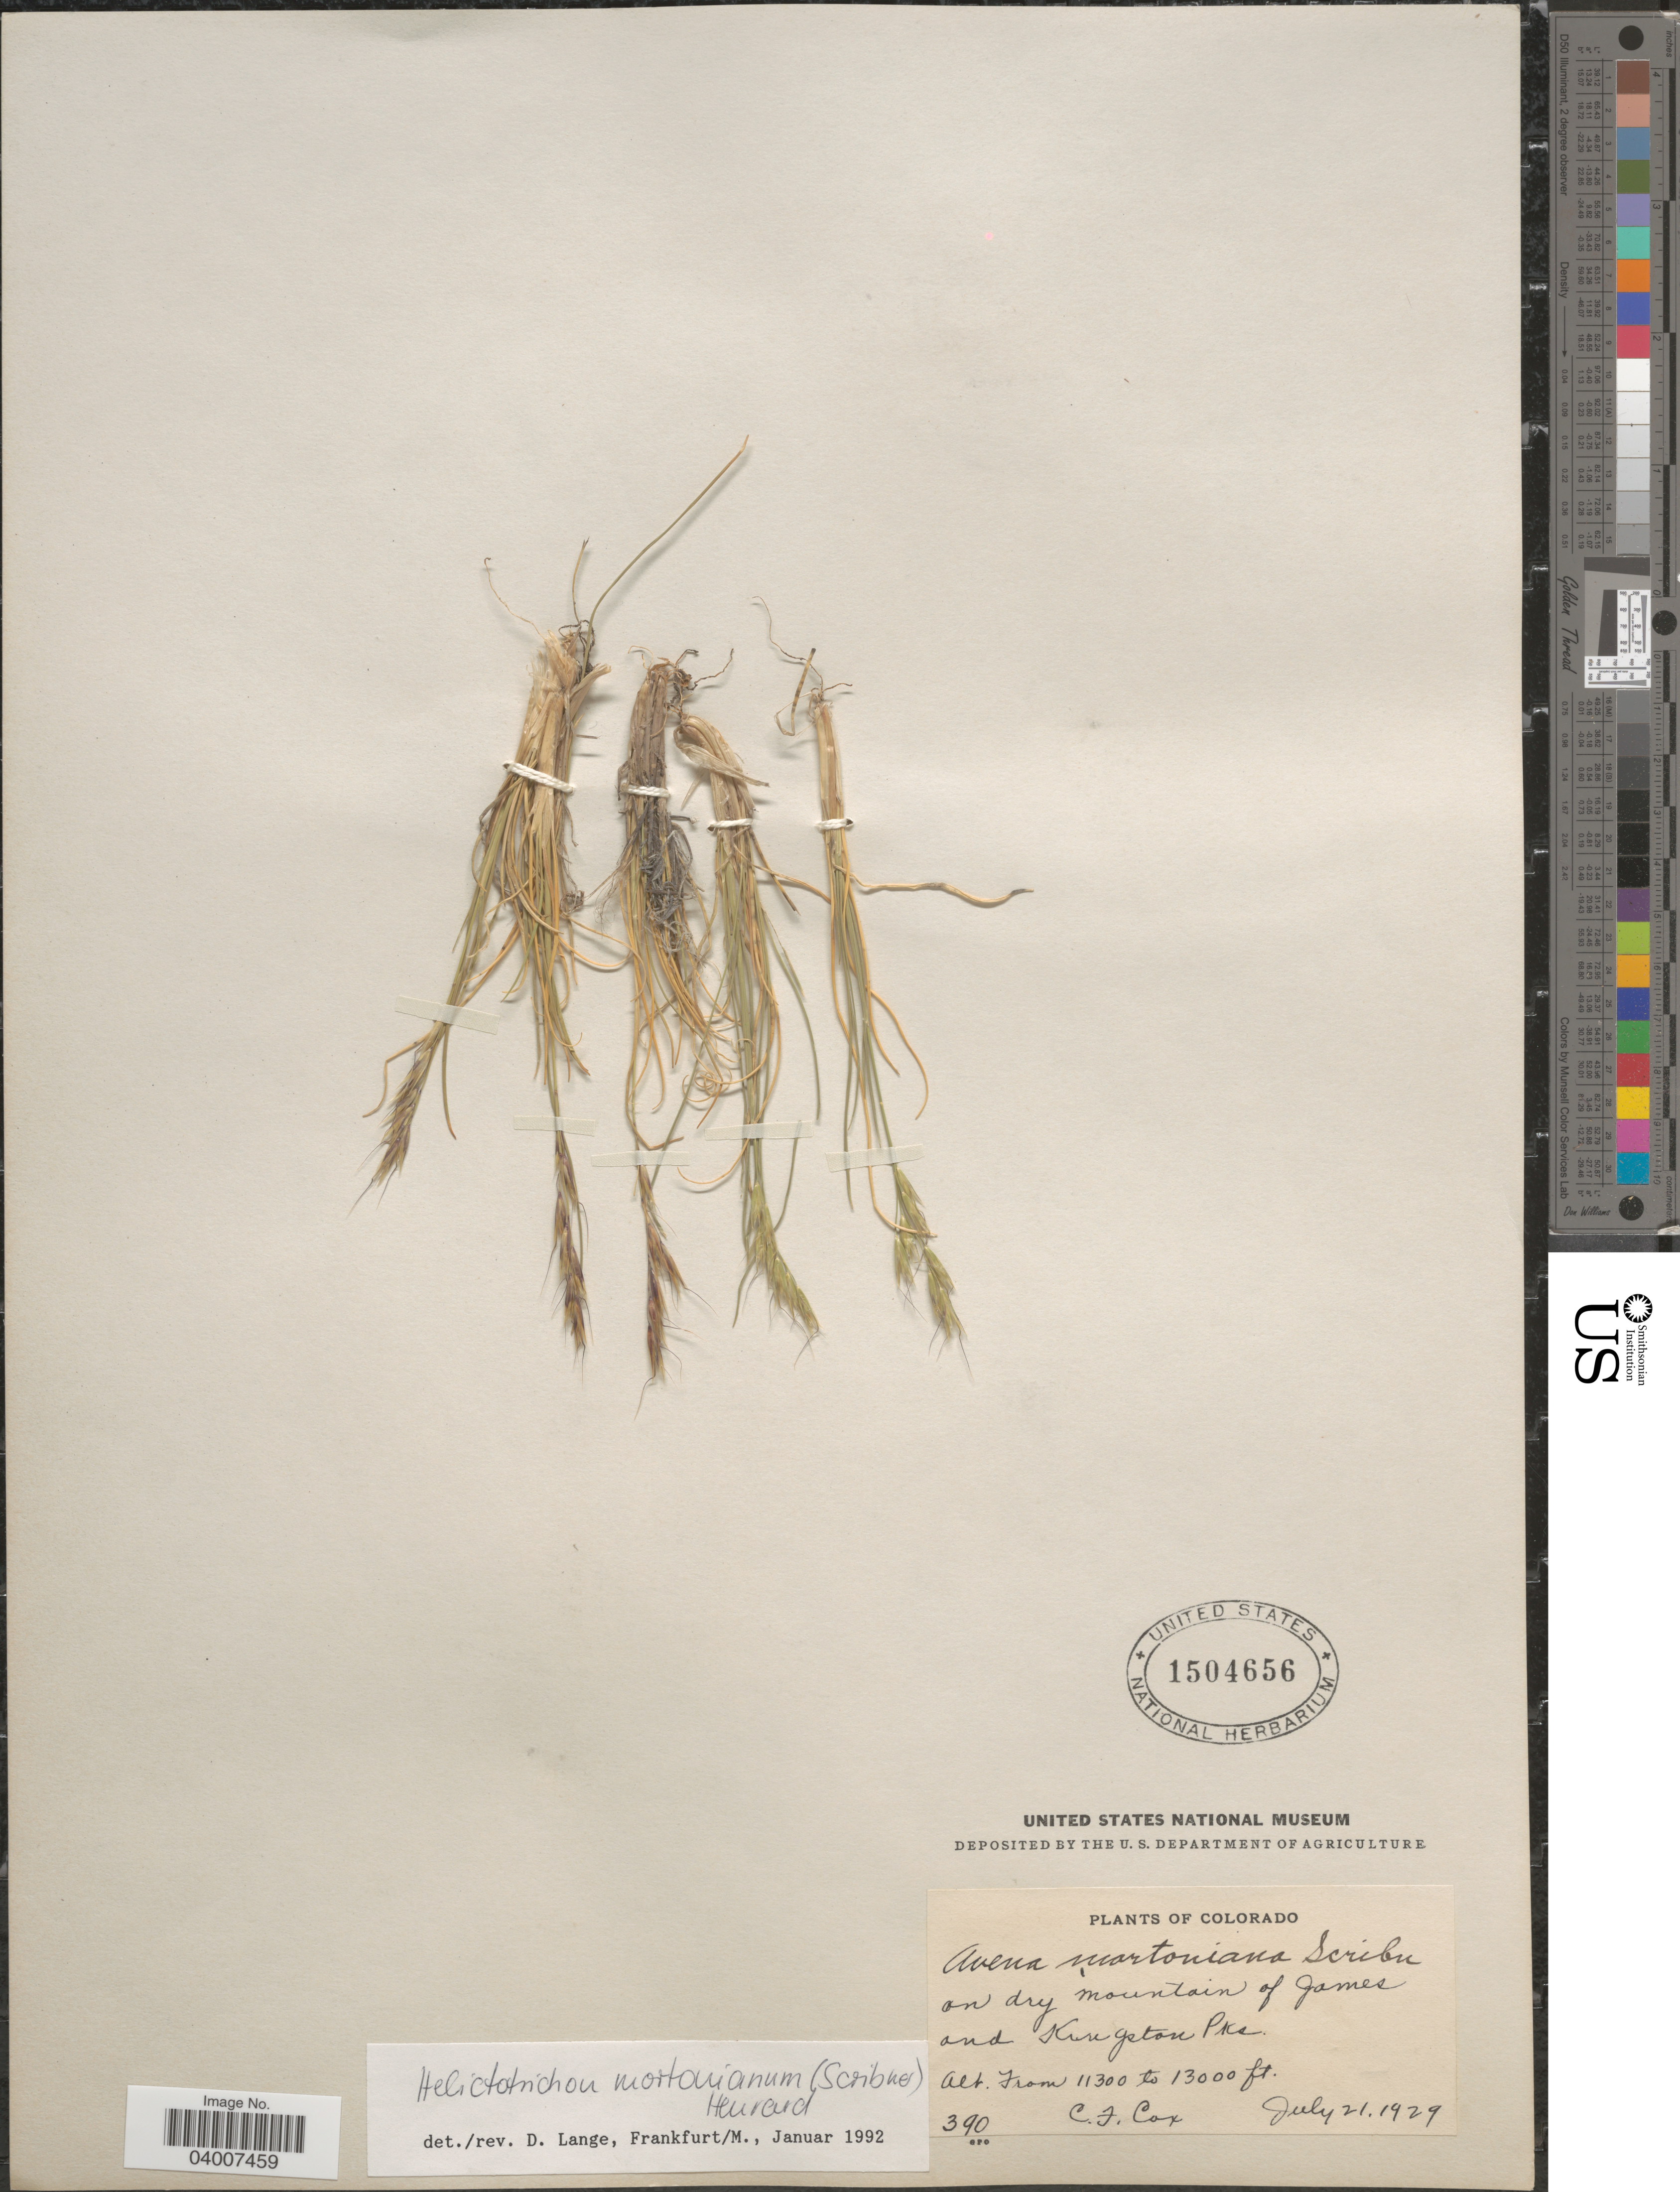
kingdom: Plantae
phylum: Tracheophyta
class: Liliopsida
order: Poales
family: Poaceae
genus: Helictotrichon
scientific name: Helictotrichon mortonianum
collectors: C. Cox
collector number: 390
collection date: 1929-07-21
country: United States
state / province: Colorado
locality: On dry mountain of James and Kingston Pks.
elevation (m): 3444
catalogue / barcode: US 1504656